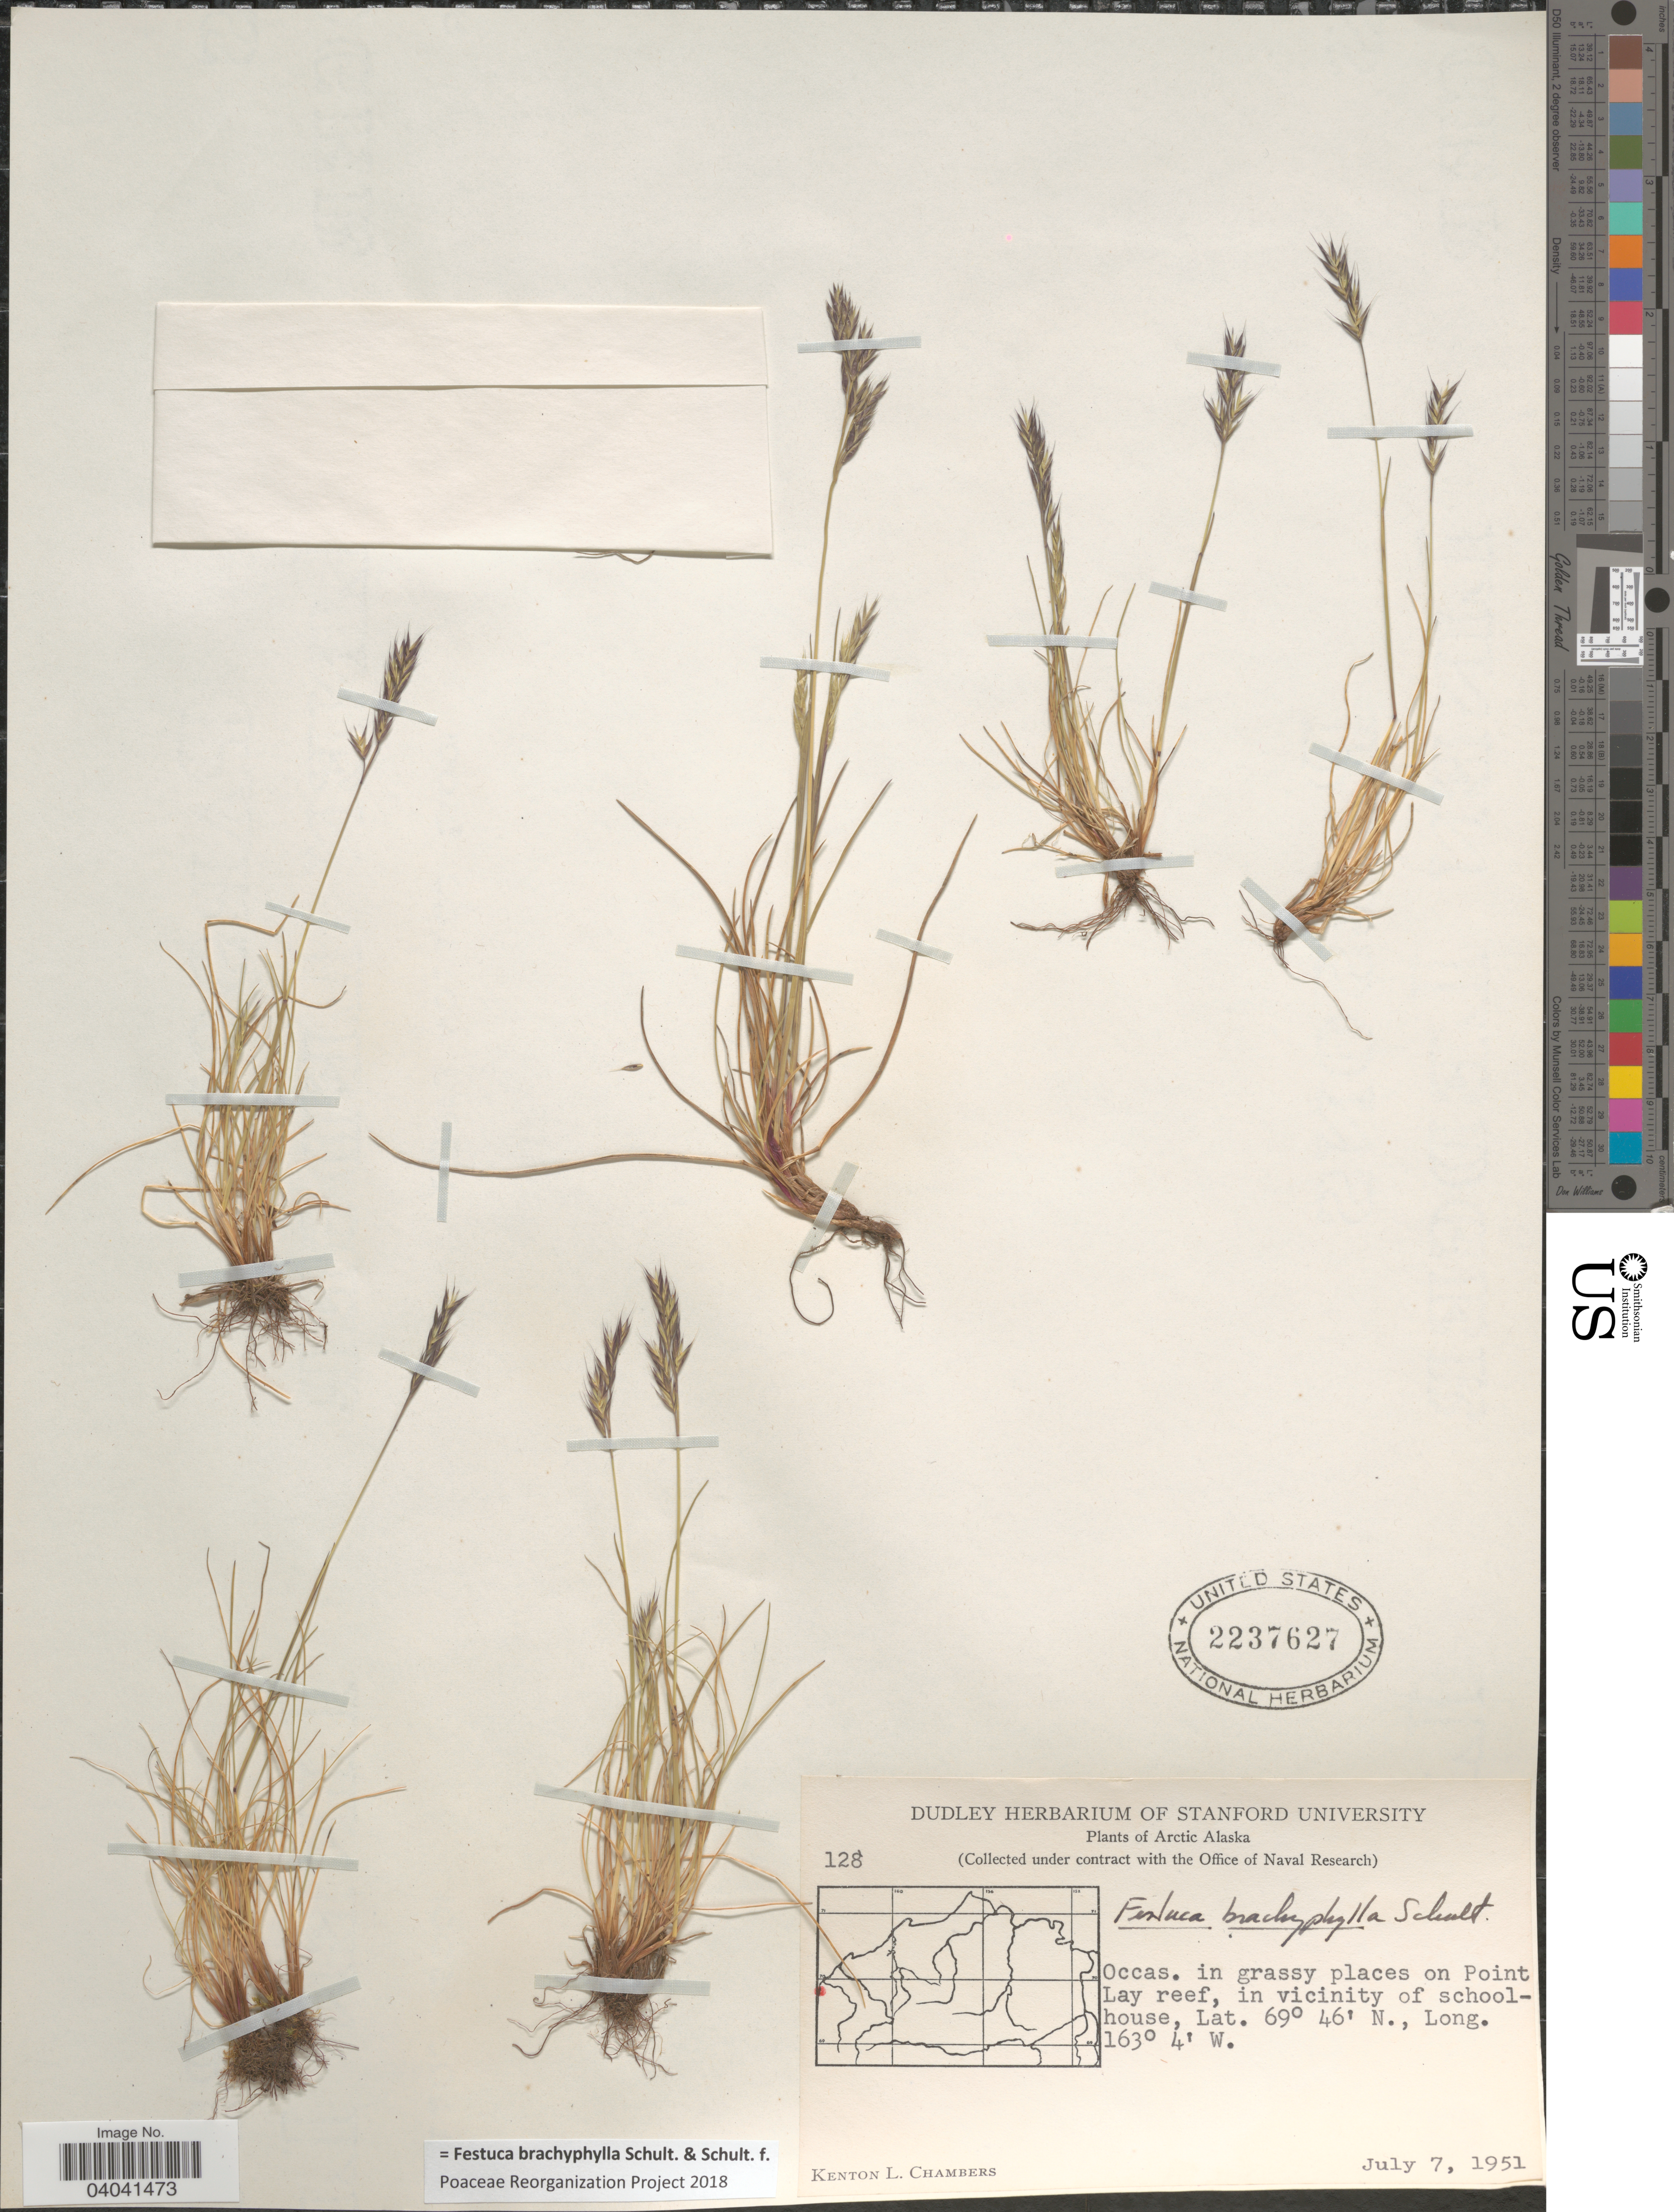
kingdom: Plantae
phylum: Tracheophyta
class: Liliopsida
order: Poales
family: Poaceae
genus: Festuca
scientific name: Festuca brachyphylla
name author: Schult. & Schult. f.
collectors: K. L. Chambers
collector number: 128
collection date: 1951-07-07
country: United States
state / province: Alaska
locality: Arctic Alaska. Occas, in grassy places on Point Lay reef, in vicinity of schoolhouse.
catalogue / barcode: US 2237627